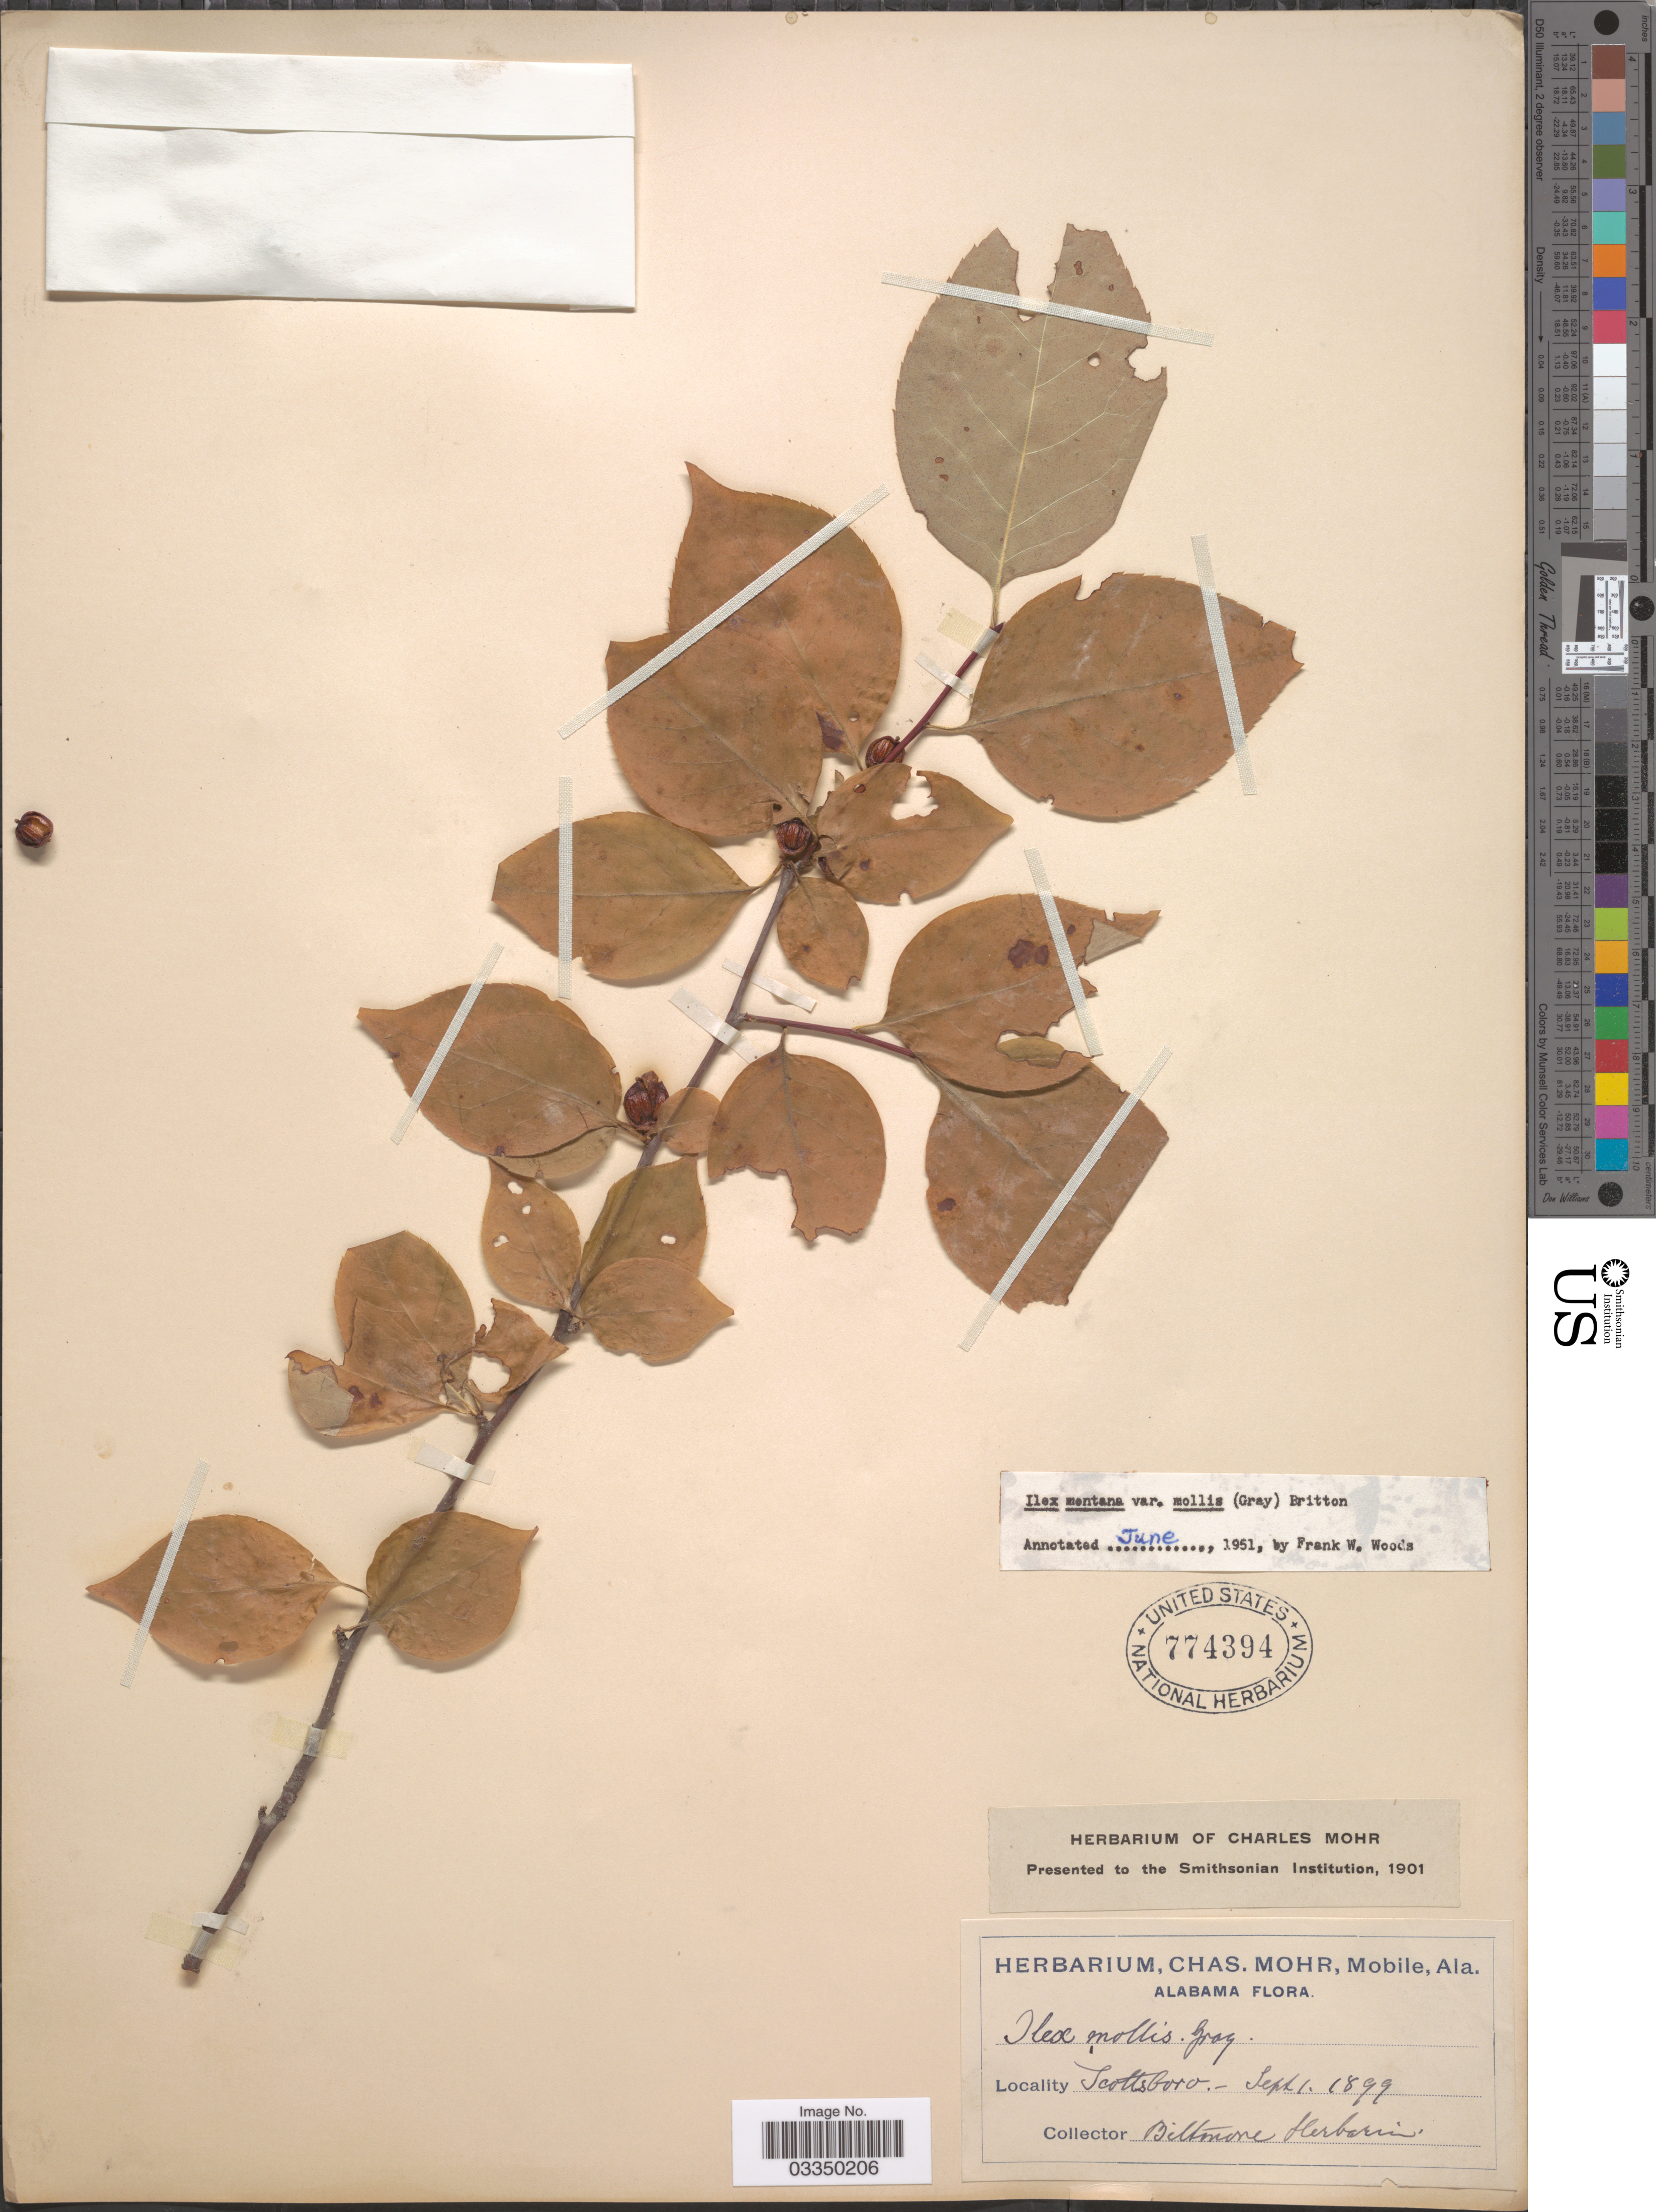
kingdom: Plantae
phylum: Tracheophyta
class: Magnoliopsida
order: Aquifoliales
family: Aquifoliaceae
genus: Ilex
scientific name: Ilex montana var. mollis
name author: (A. Gray) Britton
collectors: ex herb. Biltmore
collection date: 1899-09-01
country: United States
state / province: Alabama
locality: Scottsboro.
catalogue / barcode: US 774394